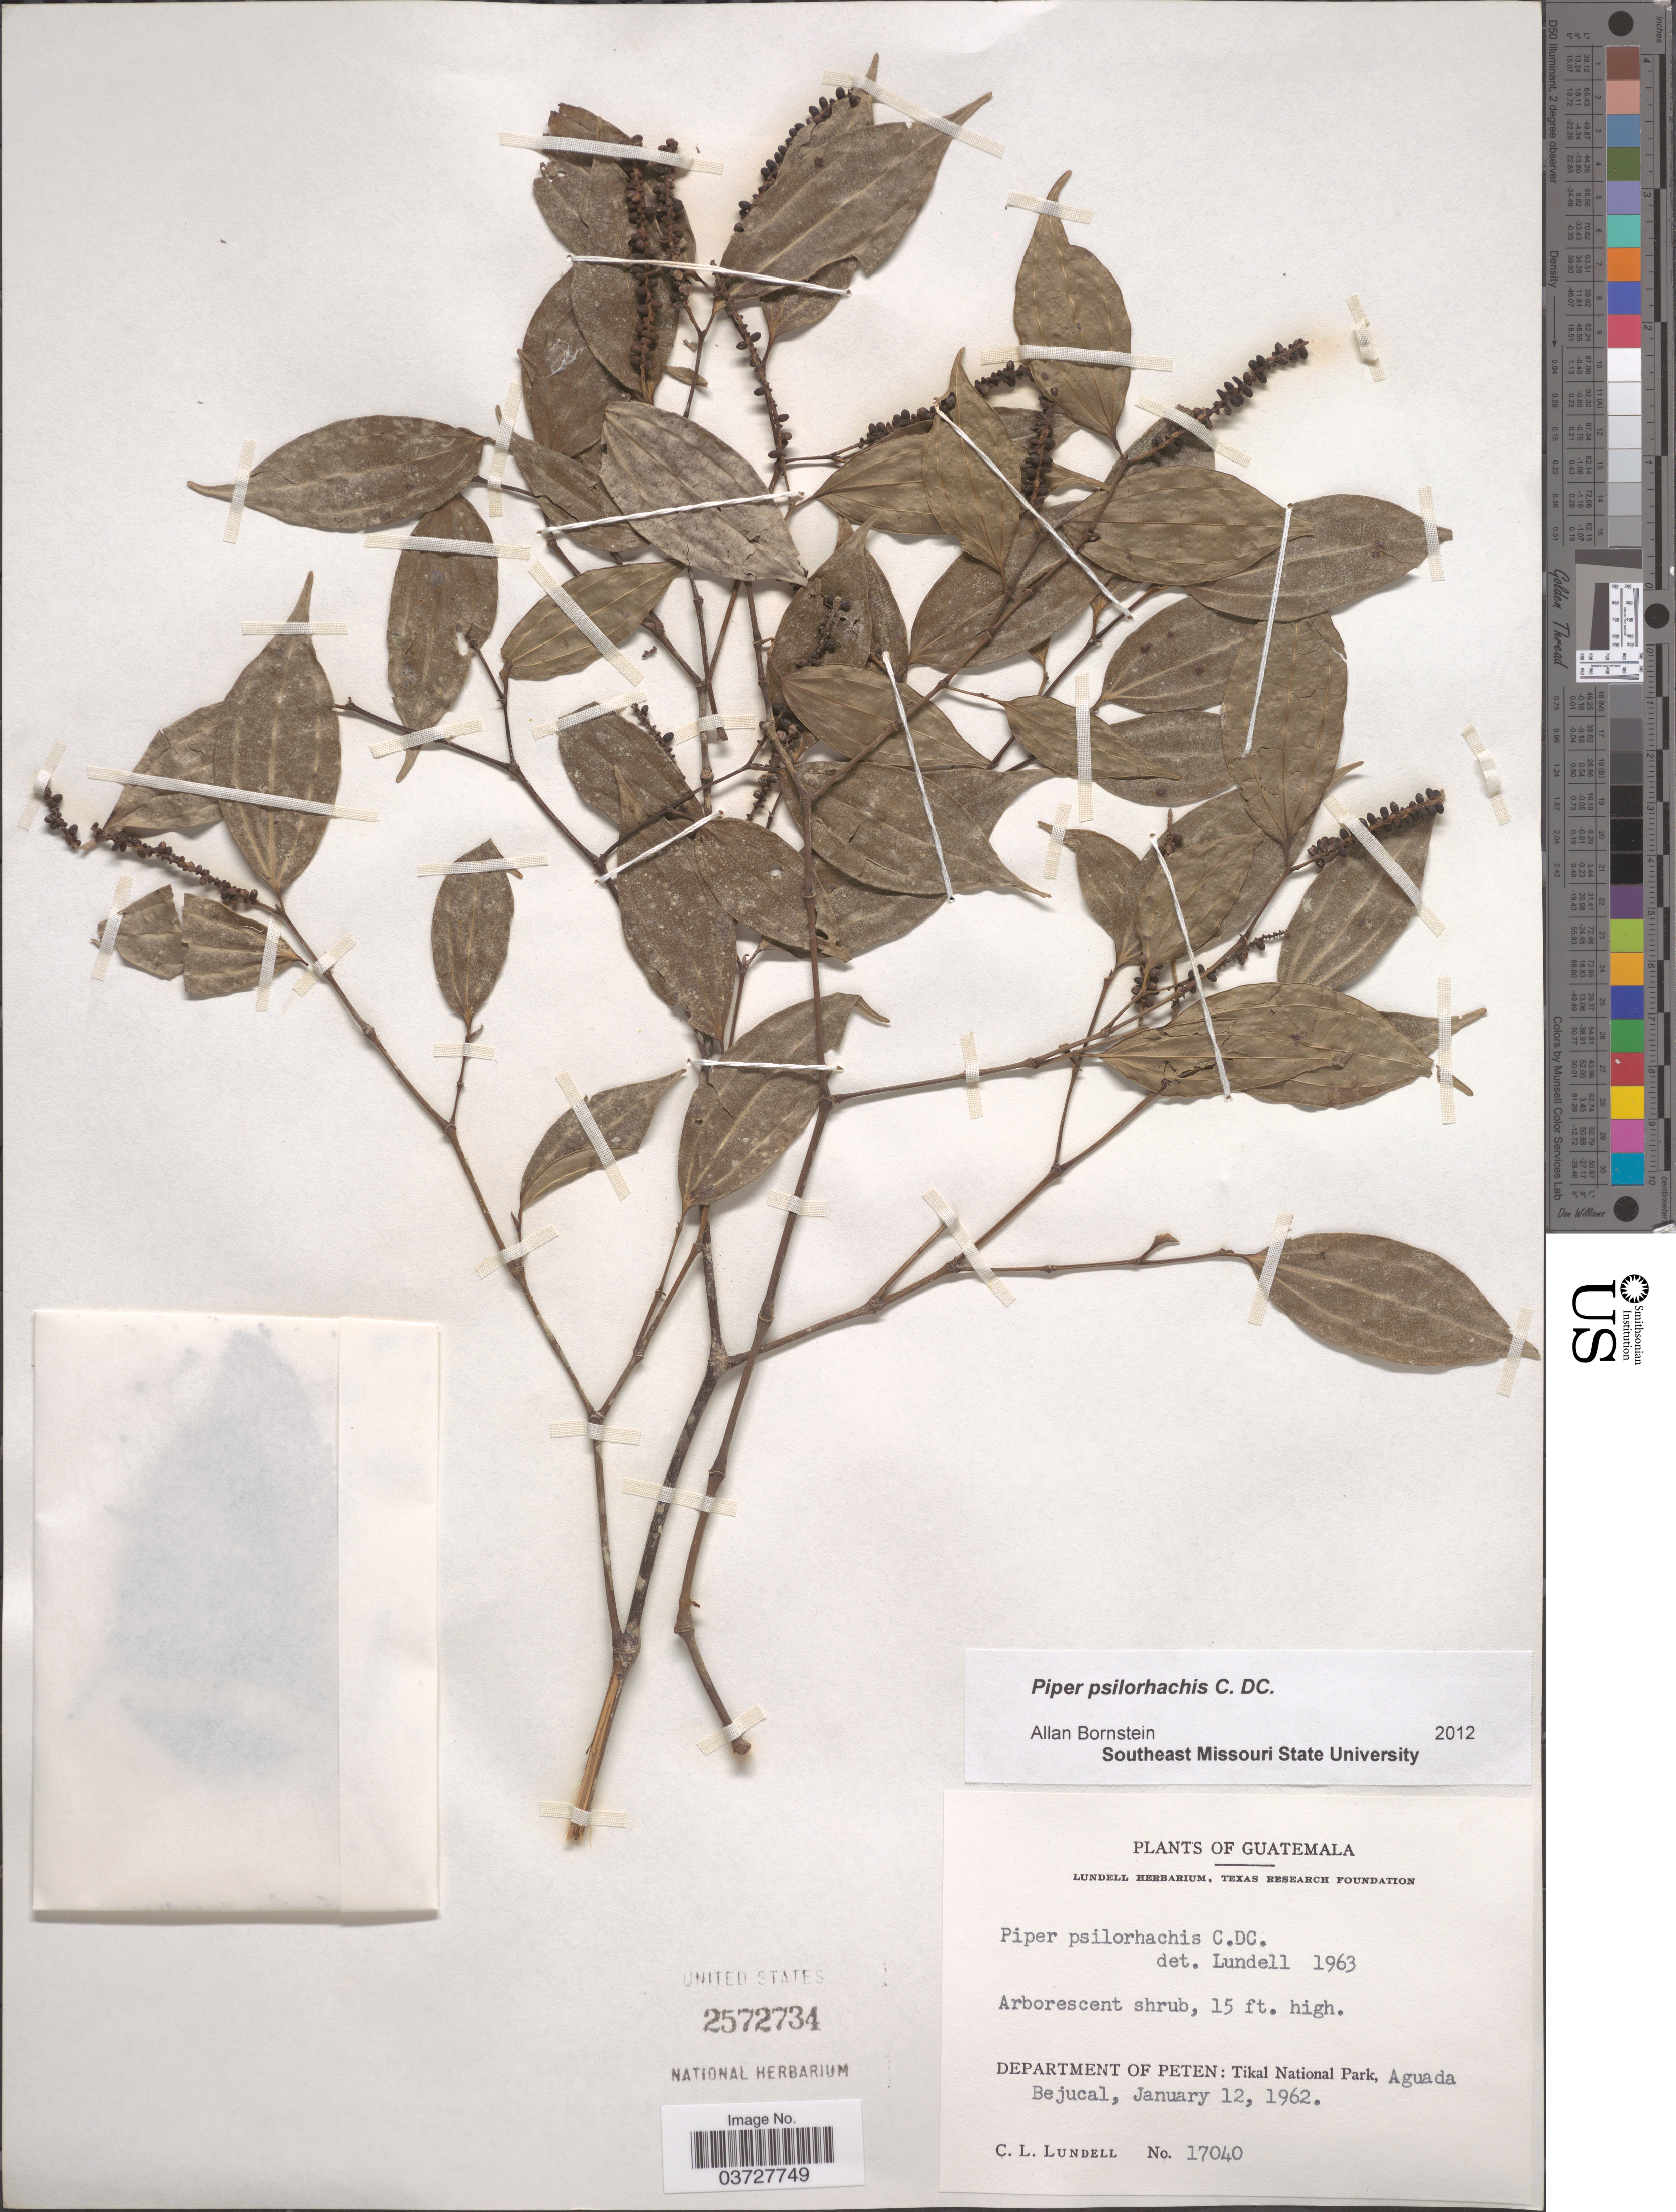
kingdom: Plantae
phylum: Tracheophyta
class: Magnoliopsida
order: Piperales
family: Piperaceae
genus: Piper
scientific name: Piper psilorhachis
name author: C. DC.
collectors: C. L. Lundell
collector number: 17040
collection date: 1962-01-12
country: Guatemala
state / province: El Peten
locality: Department of Peten: Tikal National Park, Aguada Bejucal.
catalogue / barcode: US 2572734